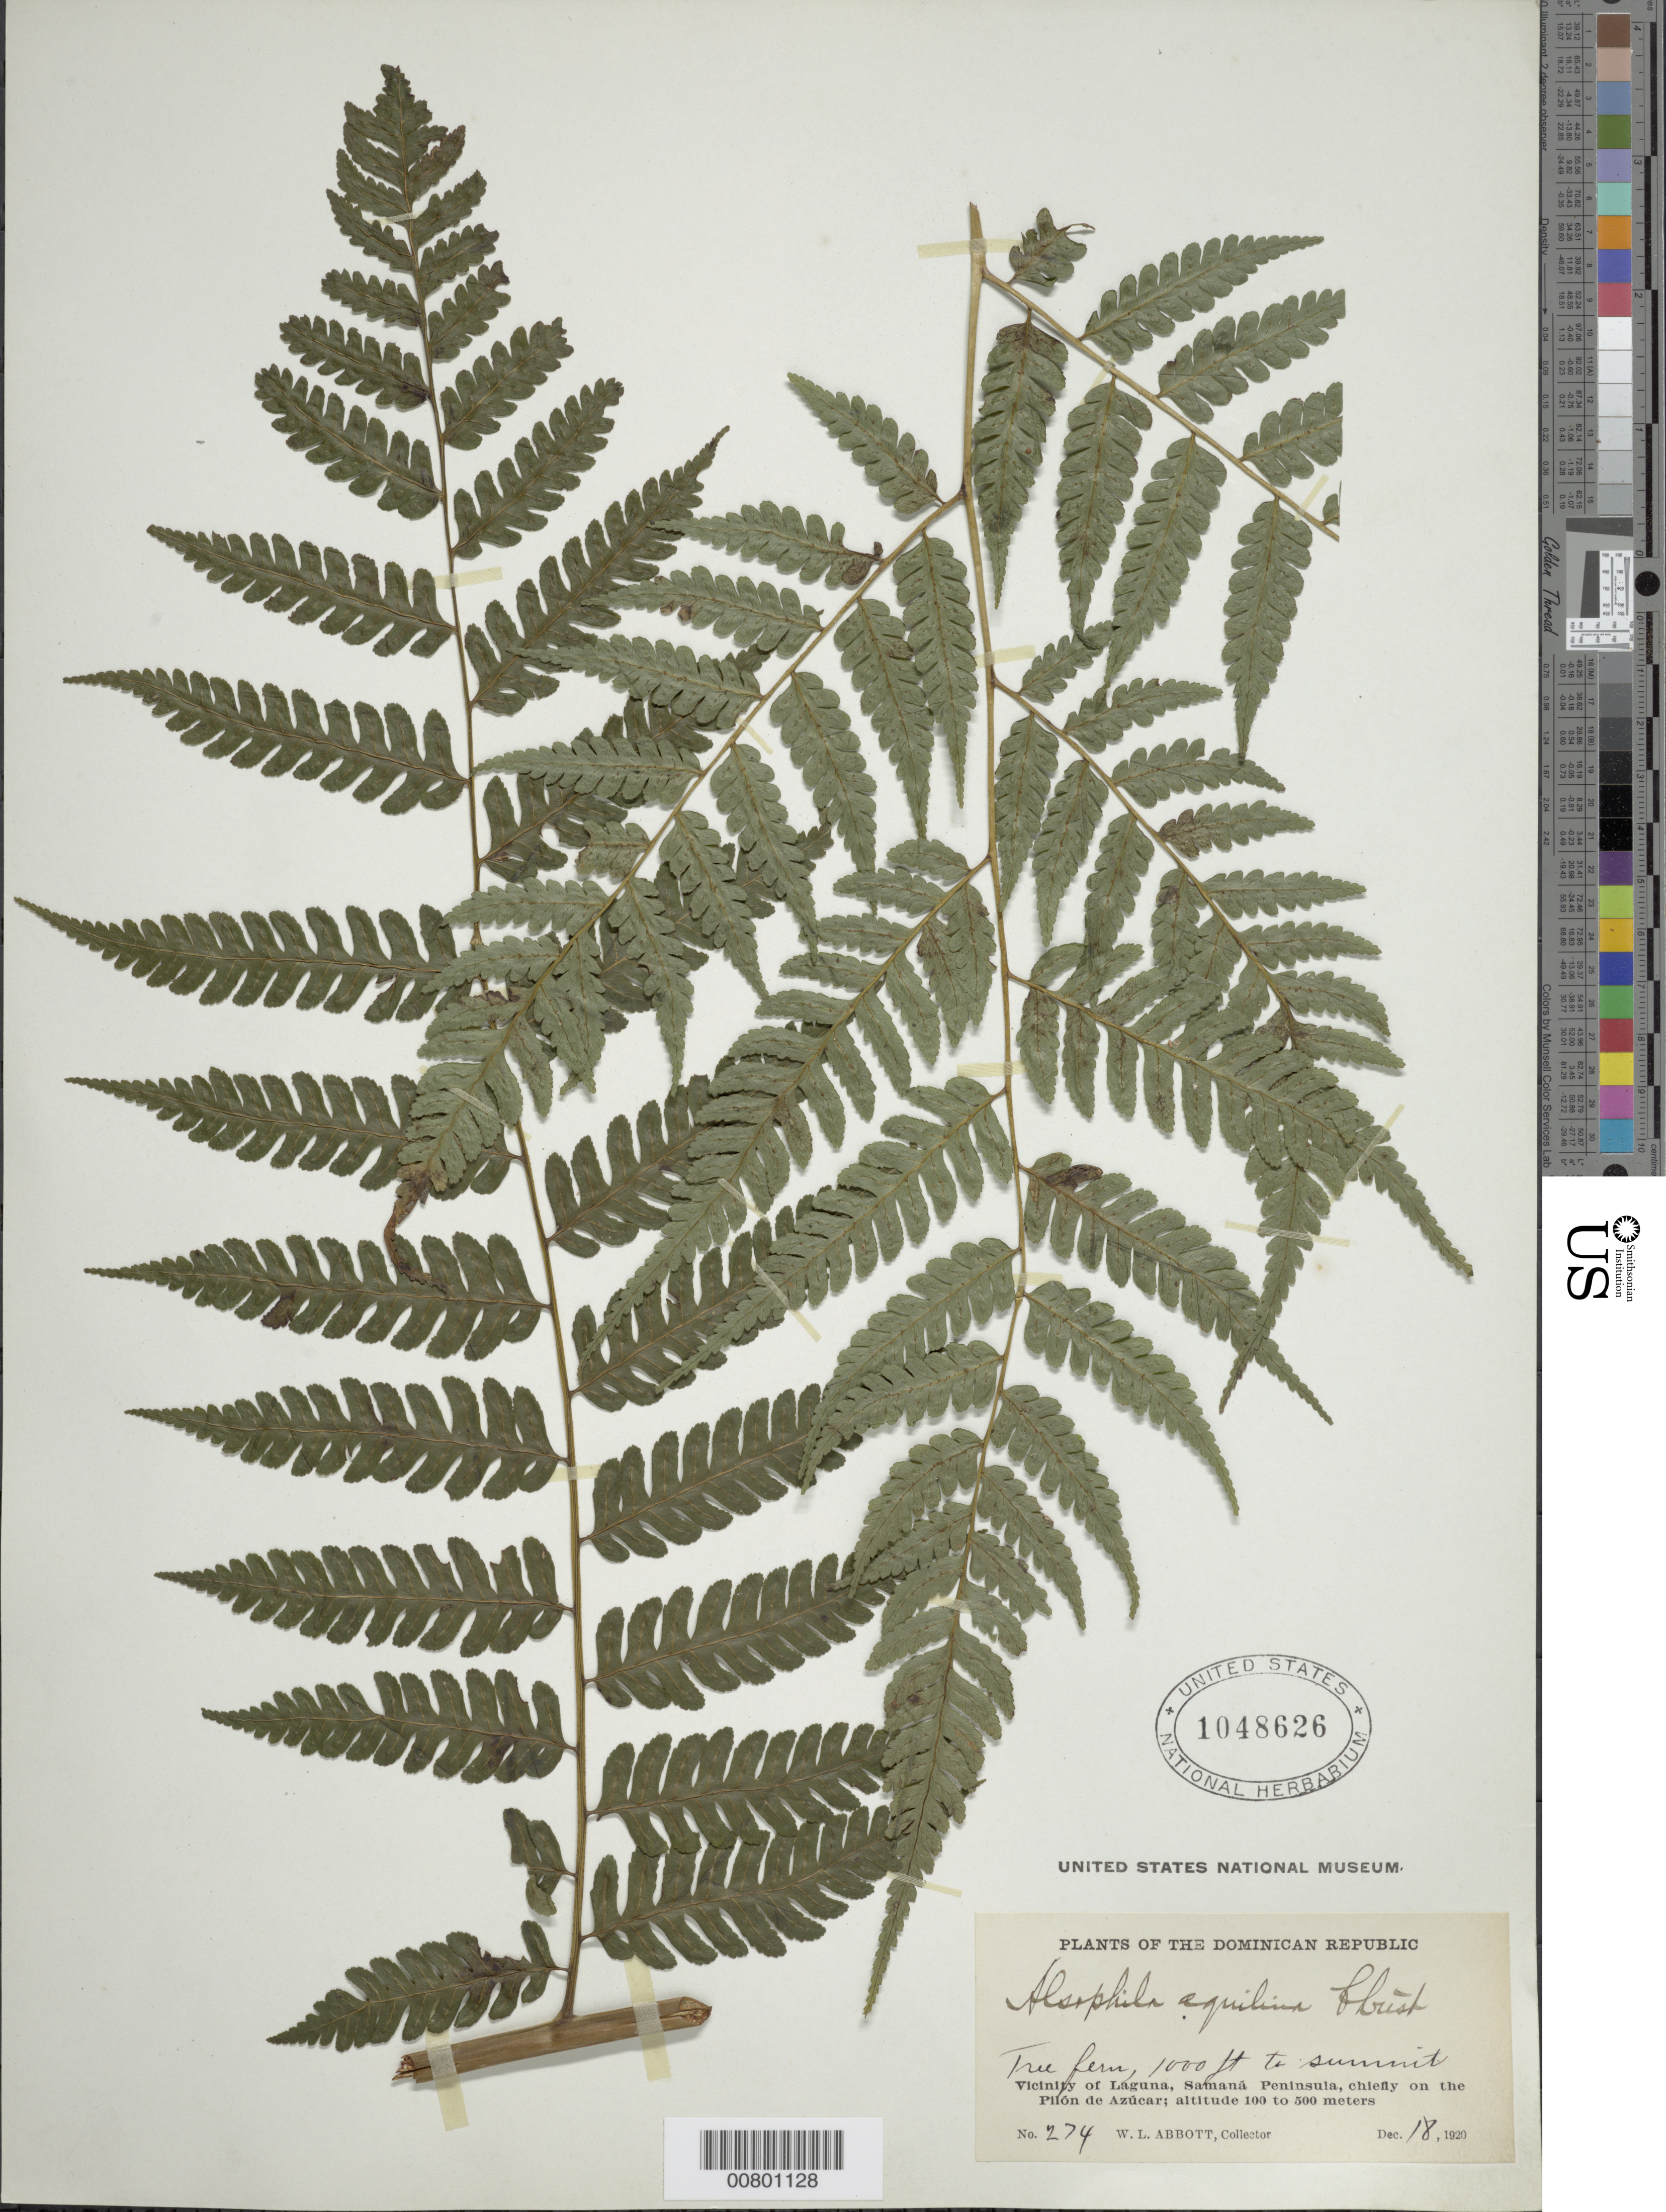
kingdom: Plantae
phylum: Tracheophyta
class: Polypodiopsida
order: Cyatheales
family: Cyatheaceae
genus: Cyathea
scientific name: Cyathea parvula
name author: (Jenman) Domin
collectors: W. L. Abbott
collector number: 274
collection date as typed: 18 Dec 1920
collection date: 1920-12-18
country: Dominican Republic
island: Hispaniola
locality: Laguna, Samaná Peninsula, chiefly on the Pilón de Azúcar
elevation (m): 305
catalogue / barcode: US 1048626